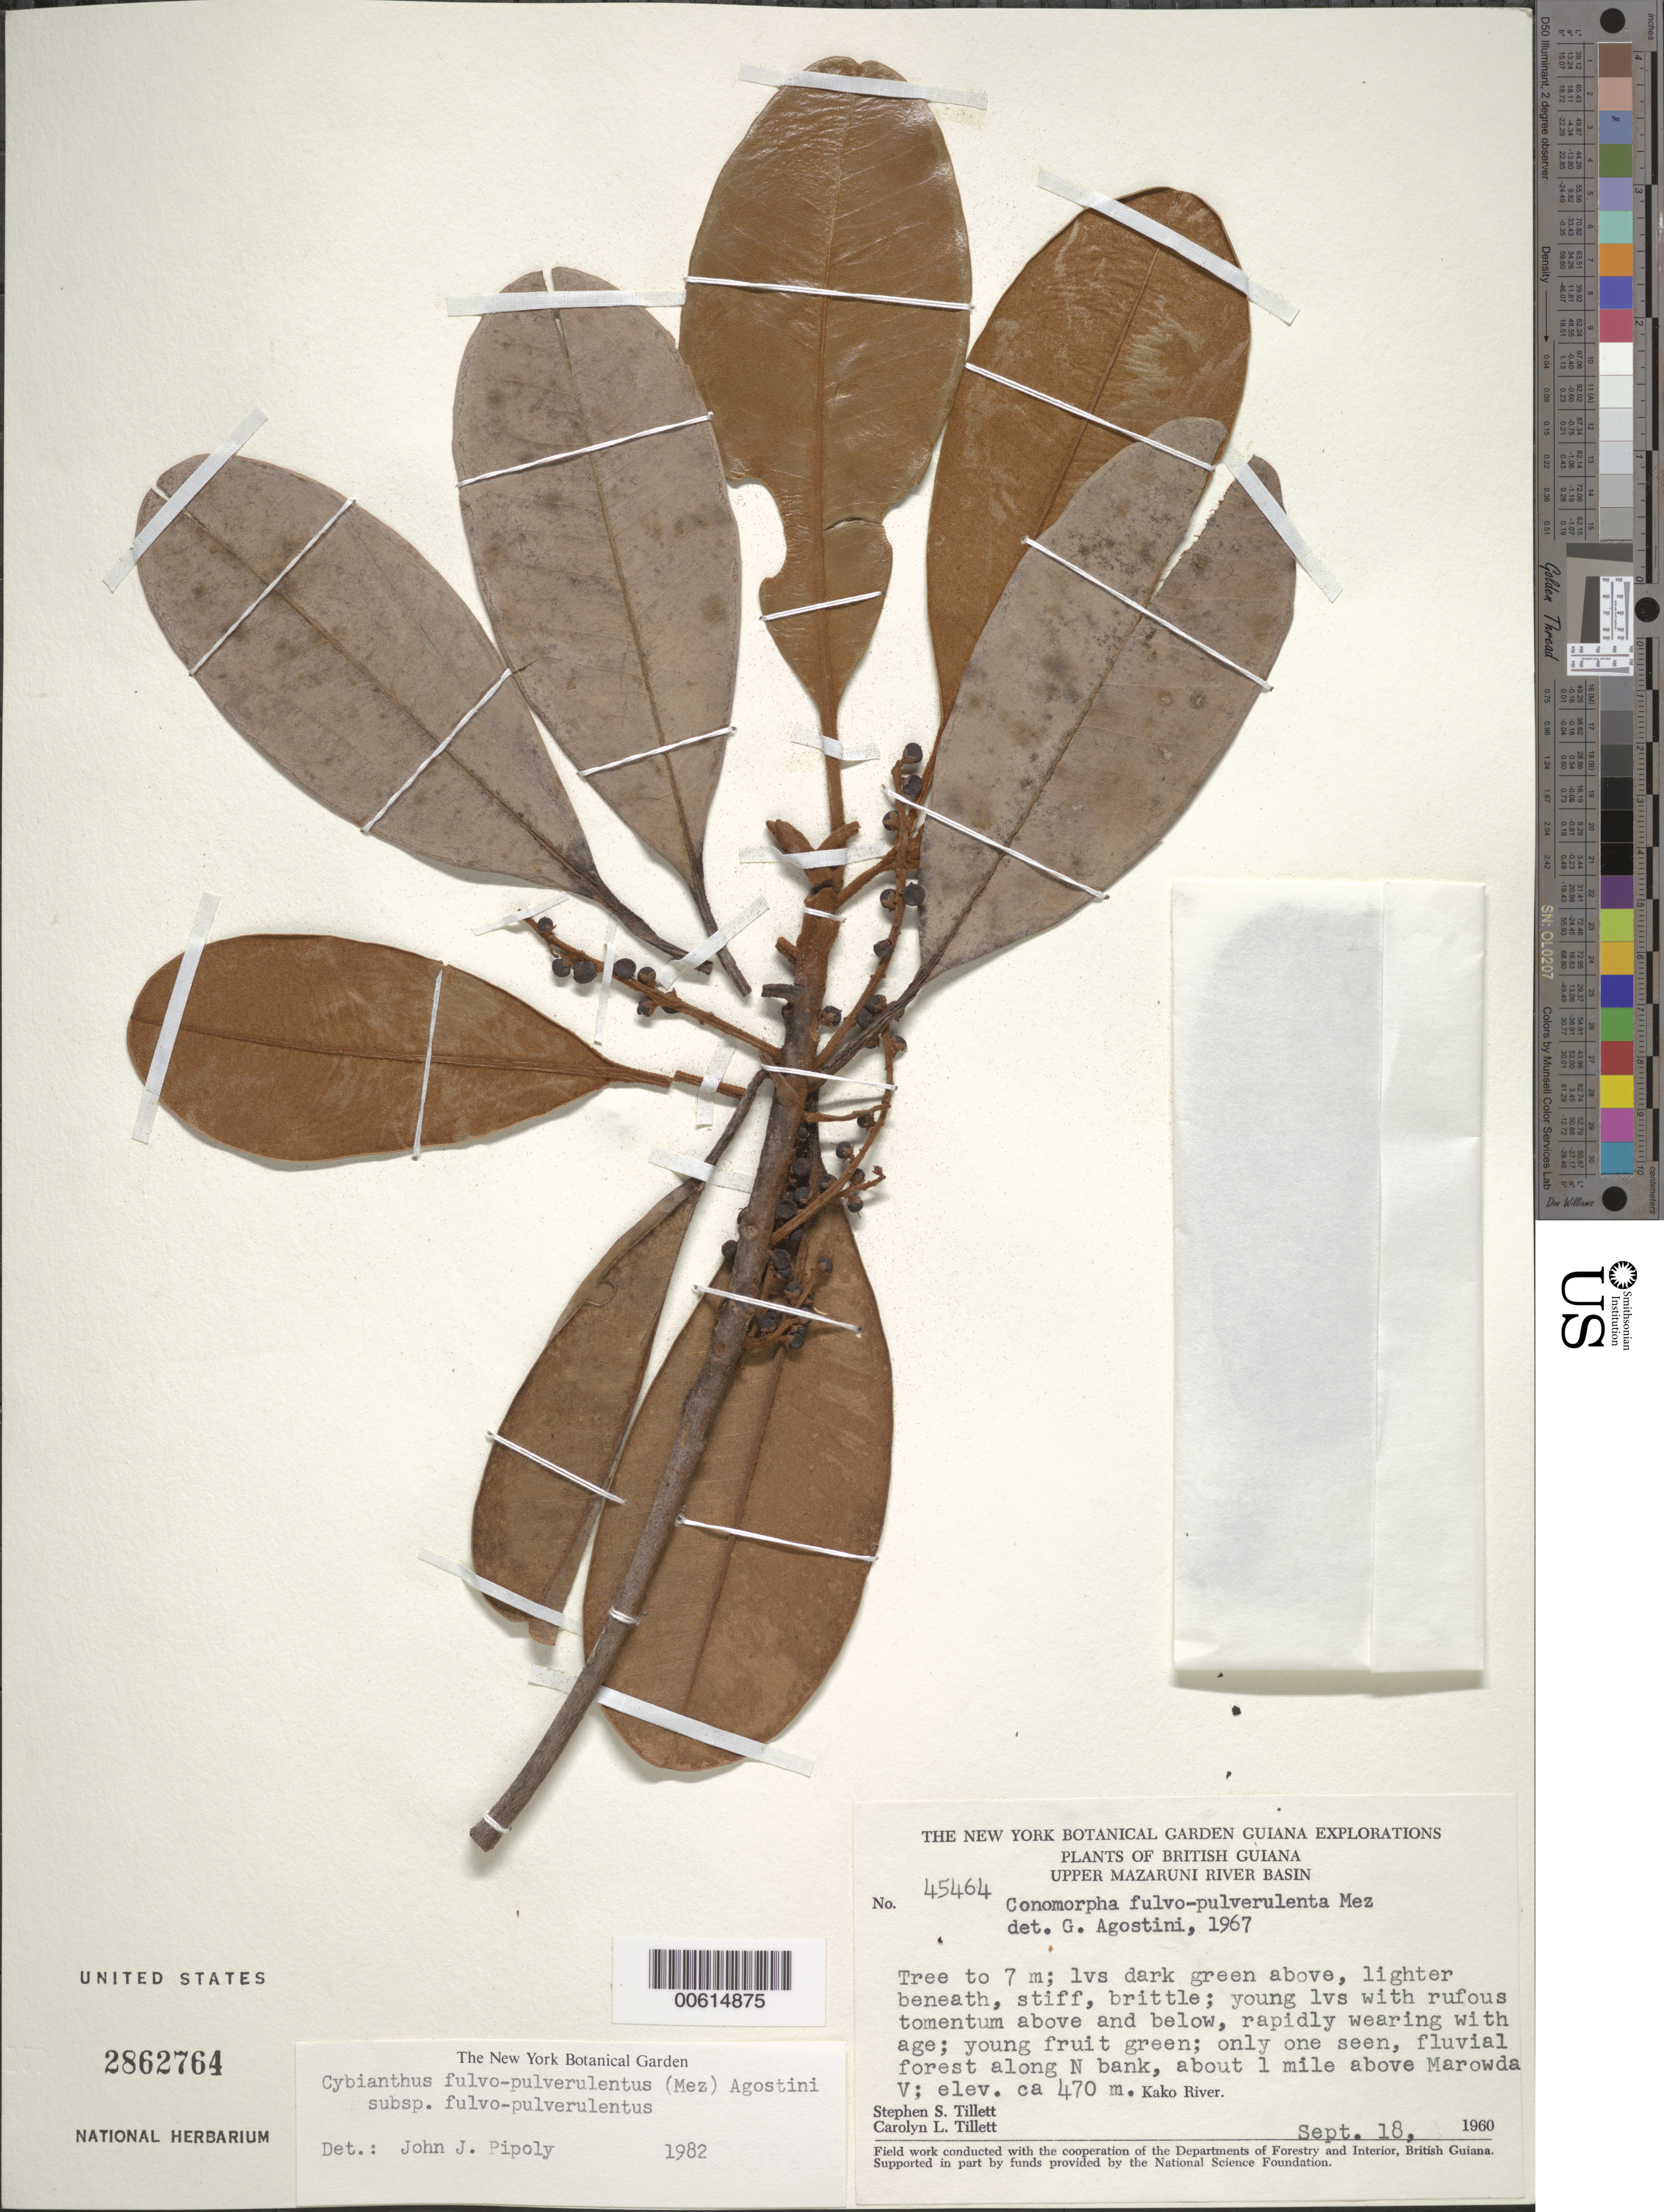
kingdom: Plantae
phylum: Tracheophyta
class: Magnoliopsida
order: Ericales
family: Primulaceae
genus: Cybianthus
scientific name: Cybianthus fulvopulverulentus subsp. fulvopulverulentus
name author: (Mez) G. Agostini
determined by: Pipoly, J. J., III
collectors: S. S. Tillett, C. L. Tillett & R. Boyan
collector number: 45464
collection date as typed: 18-Sep-60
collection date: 1960-09-18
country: Guyana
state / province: Cuyuni-Mazaruni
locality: Kako R., about 1 mi. above Marowda V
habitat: Fluvial forest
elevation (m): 470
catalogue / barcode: US 2862764